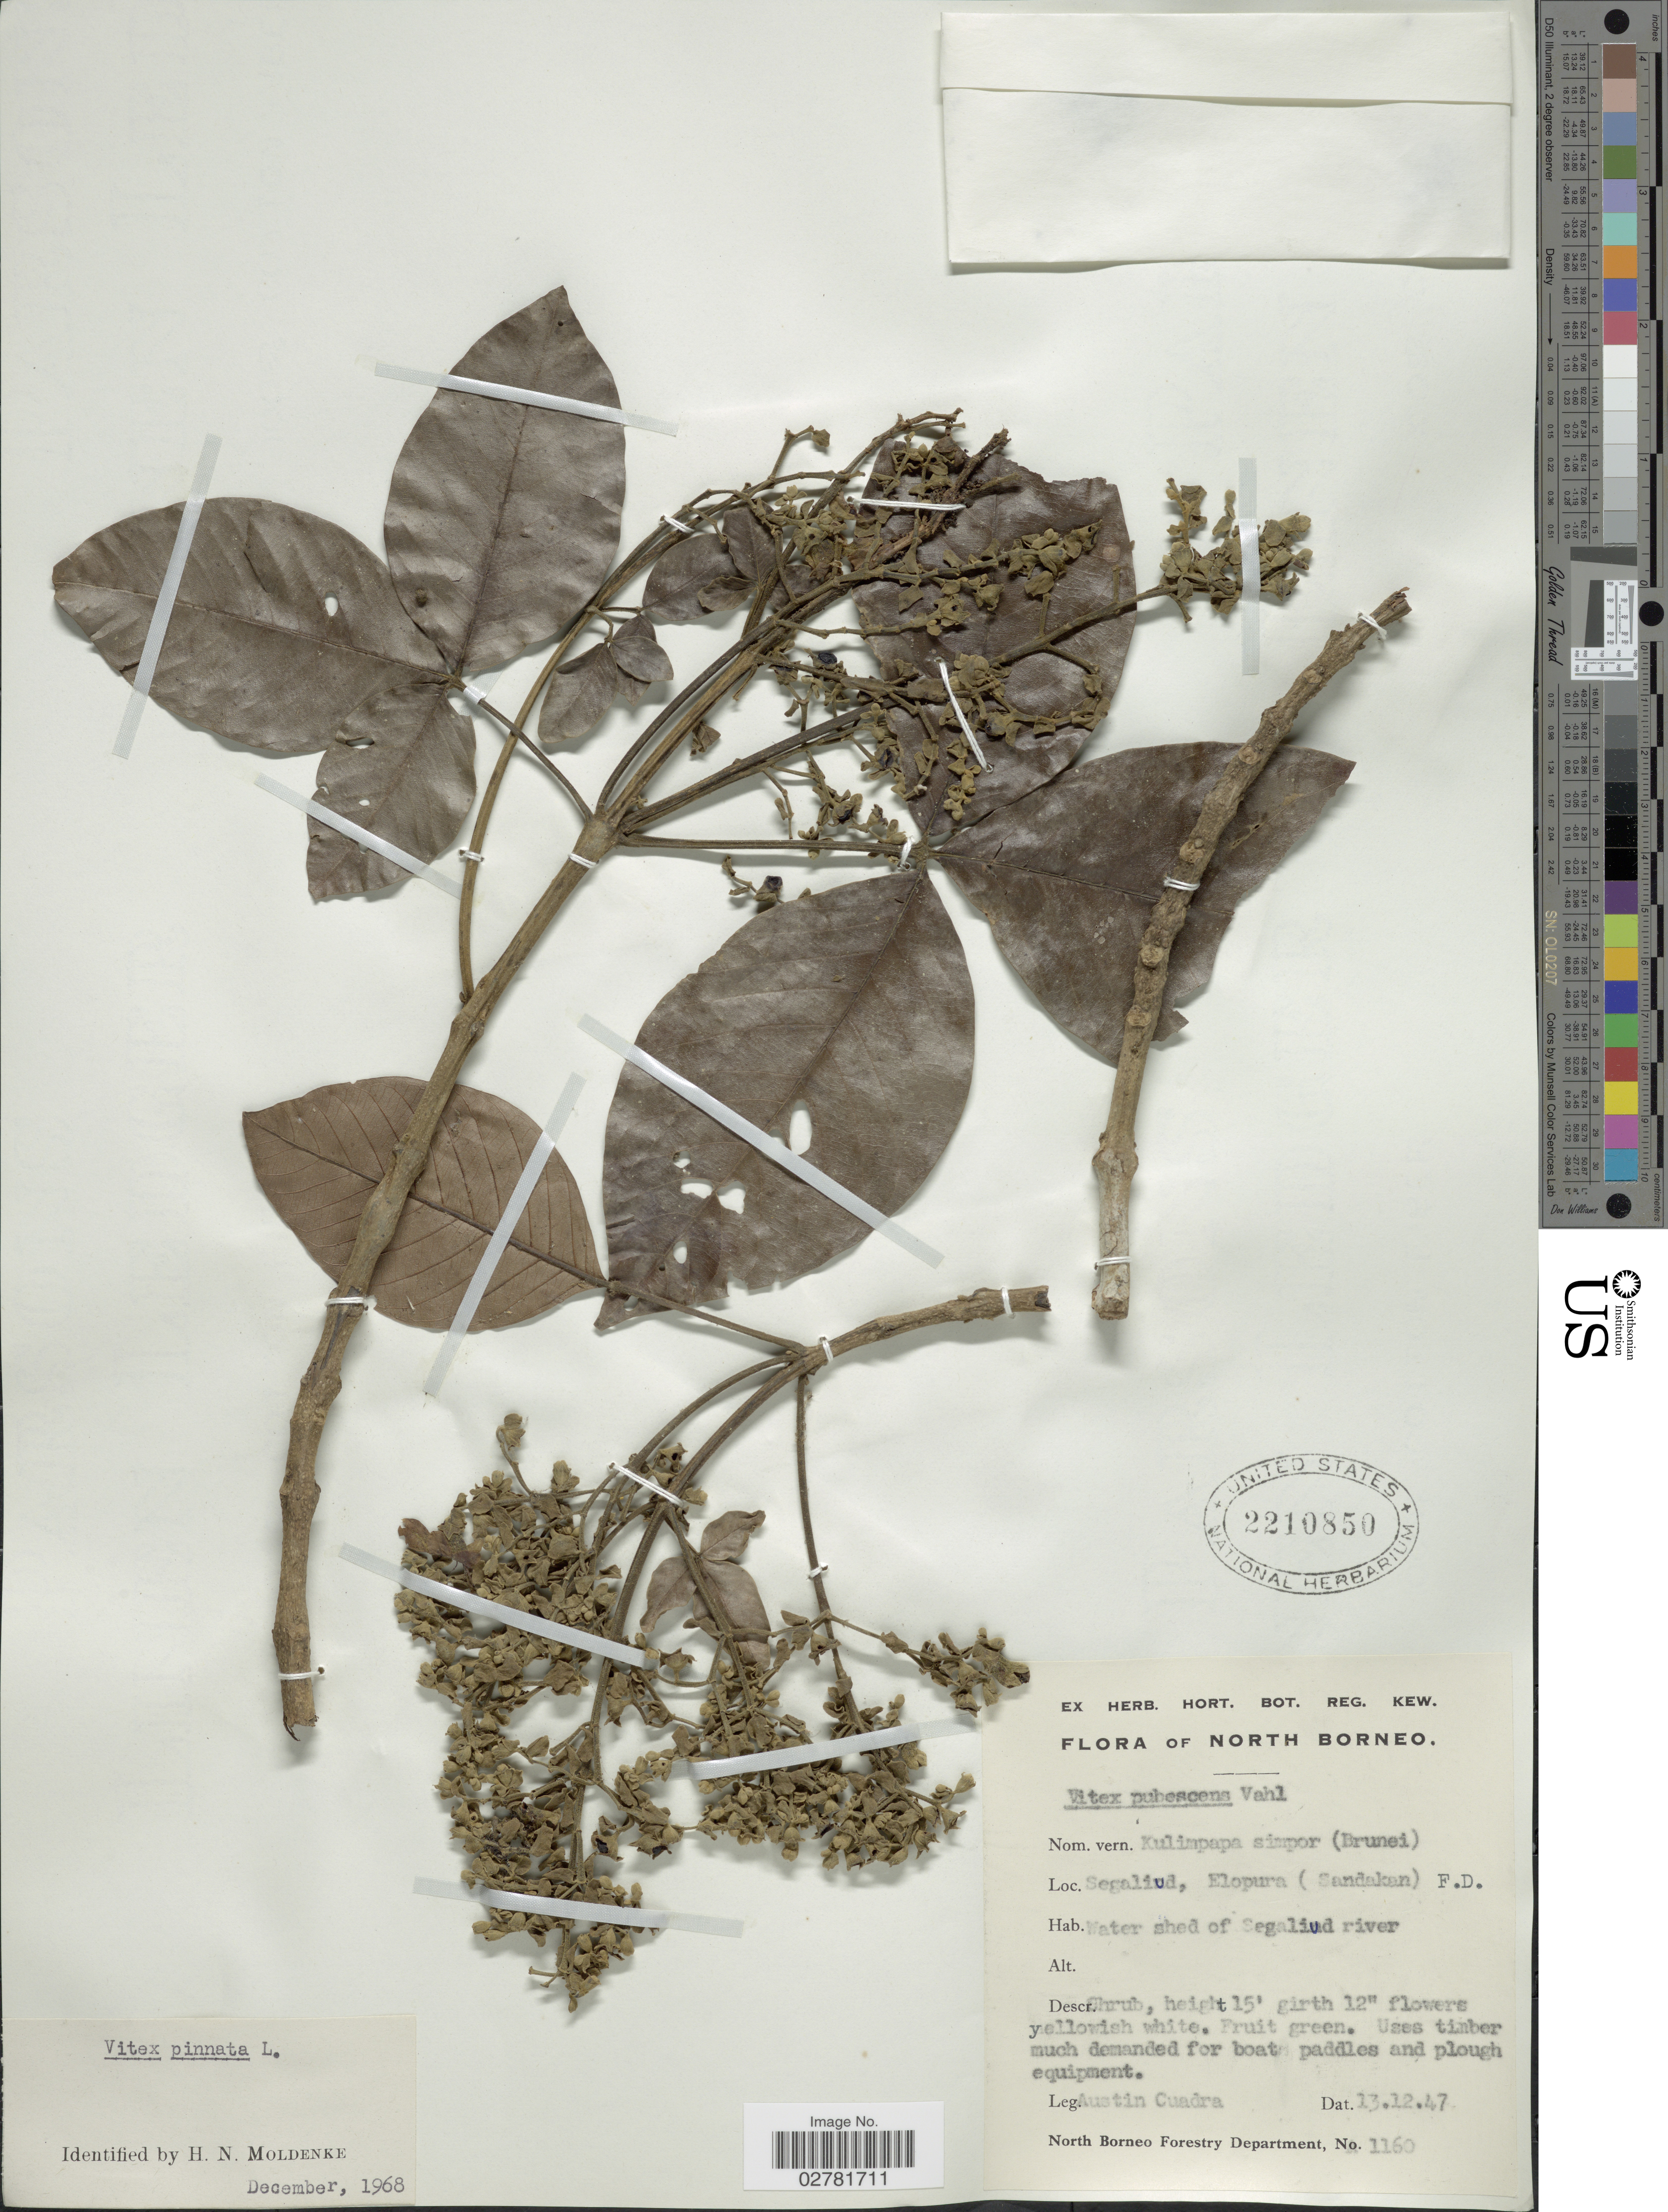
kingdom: Plantae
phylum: Tracheophyta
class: Magnoliopsida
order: Lamiales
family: Lamiaceae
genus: Vitex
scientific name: Vitex pinnata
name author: L.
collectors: A. Cuadra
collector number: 1160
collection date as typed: Transcribed d/m/y: 13/12/47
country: Malaysia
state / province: Sabah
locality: North Borneo. Segaliud, Elopura (Sandakan) F.D.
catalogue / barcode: US 2210850